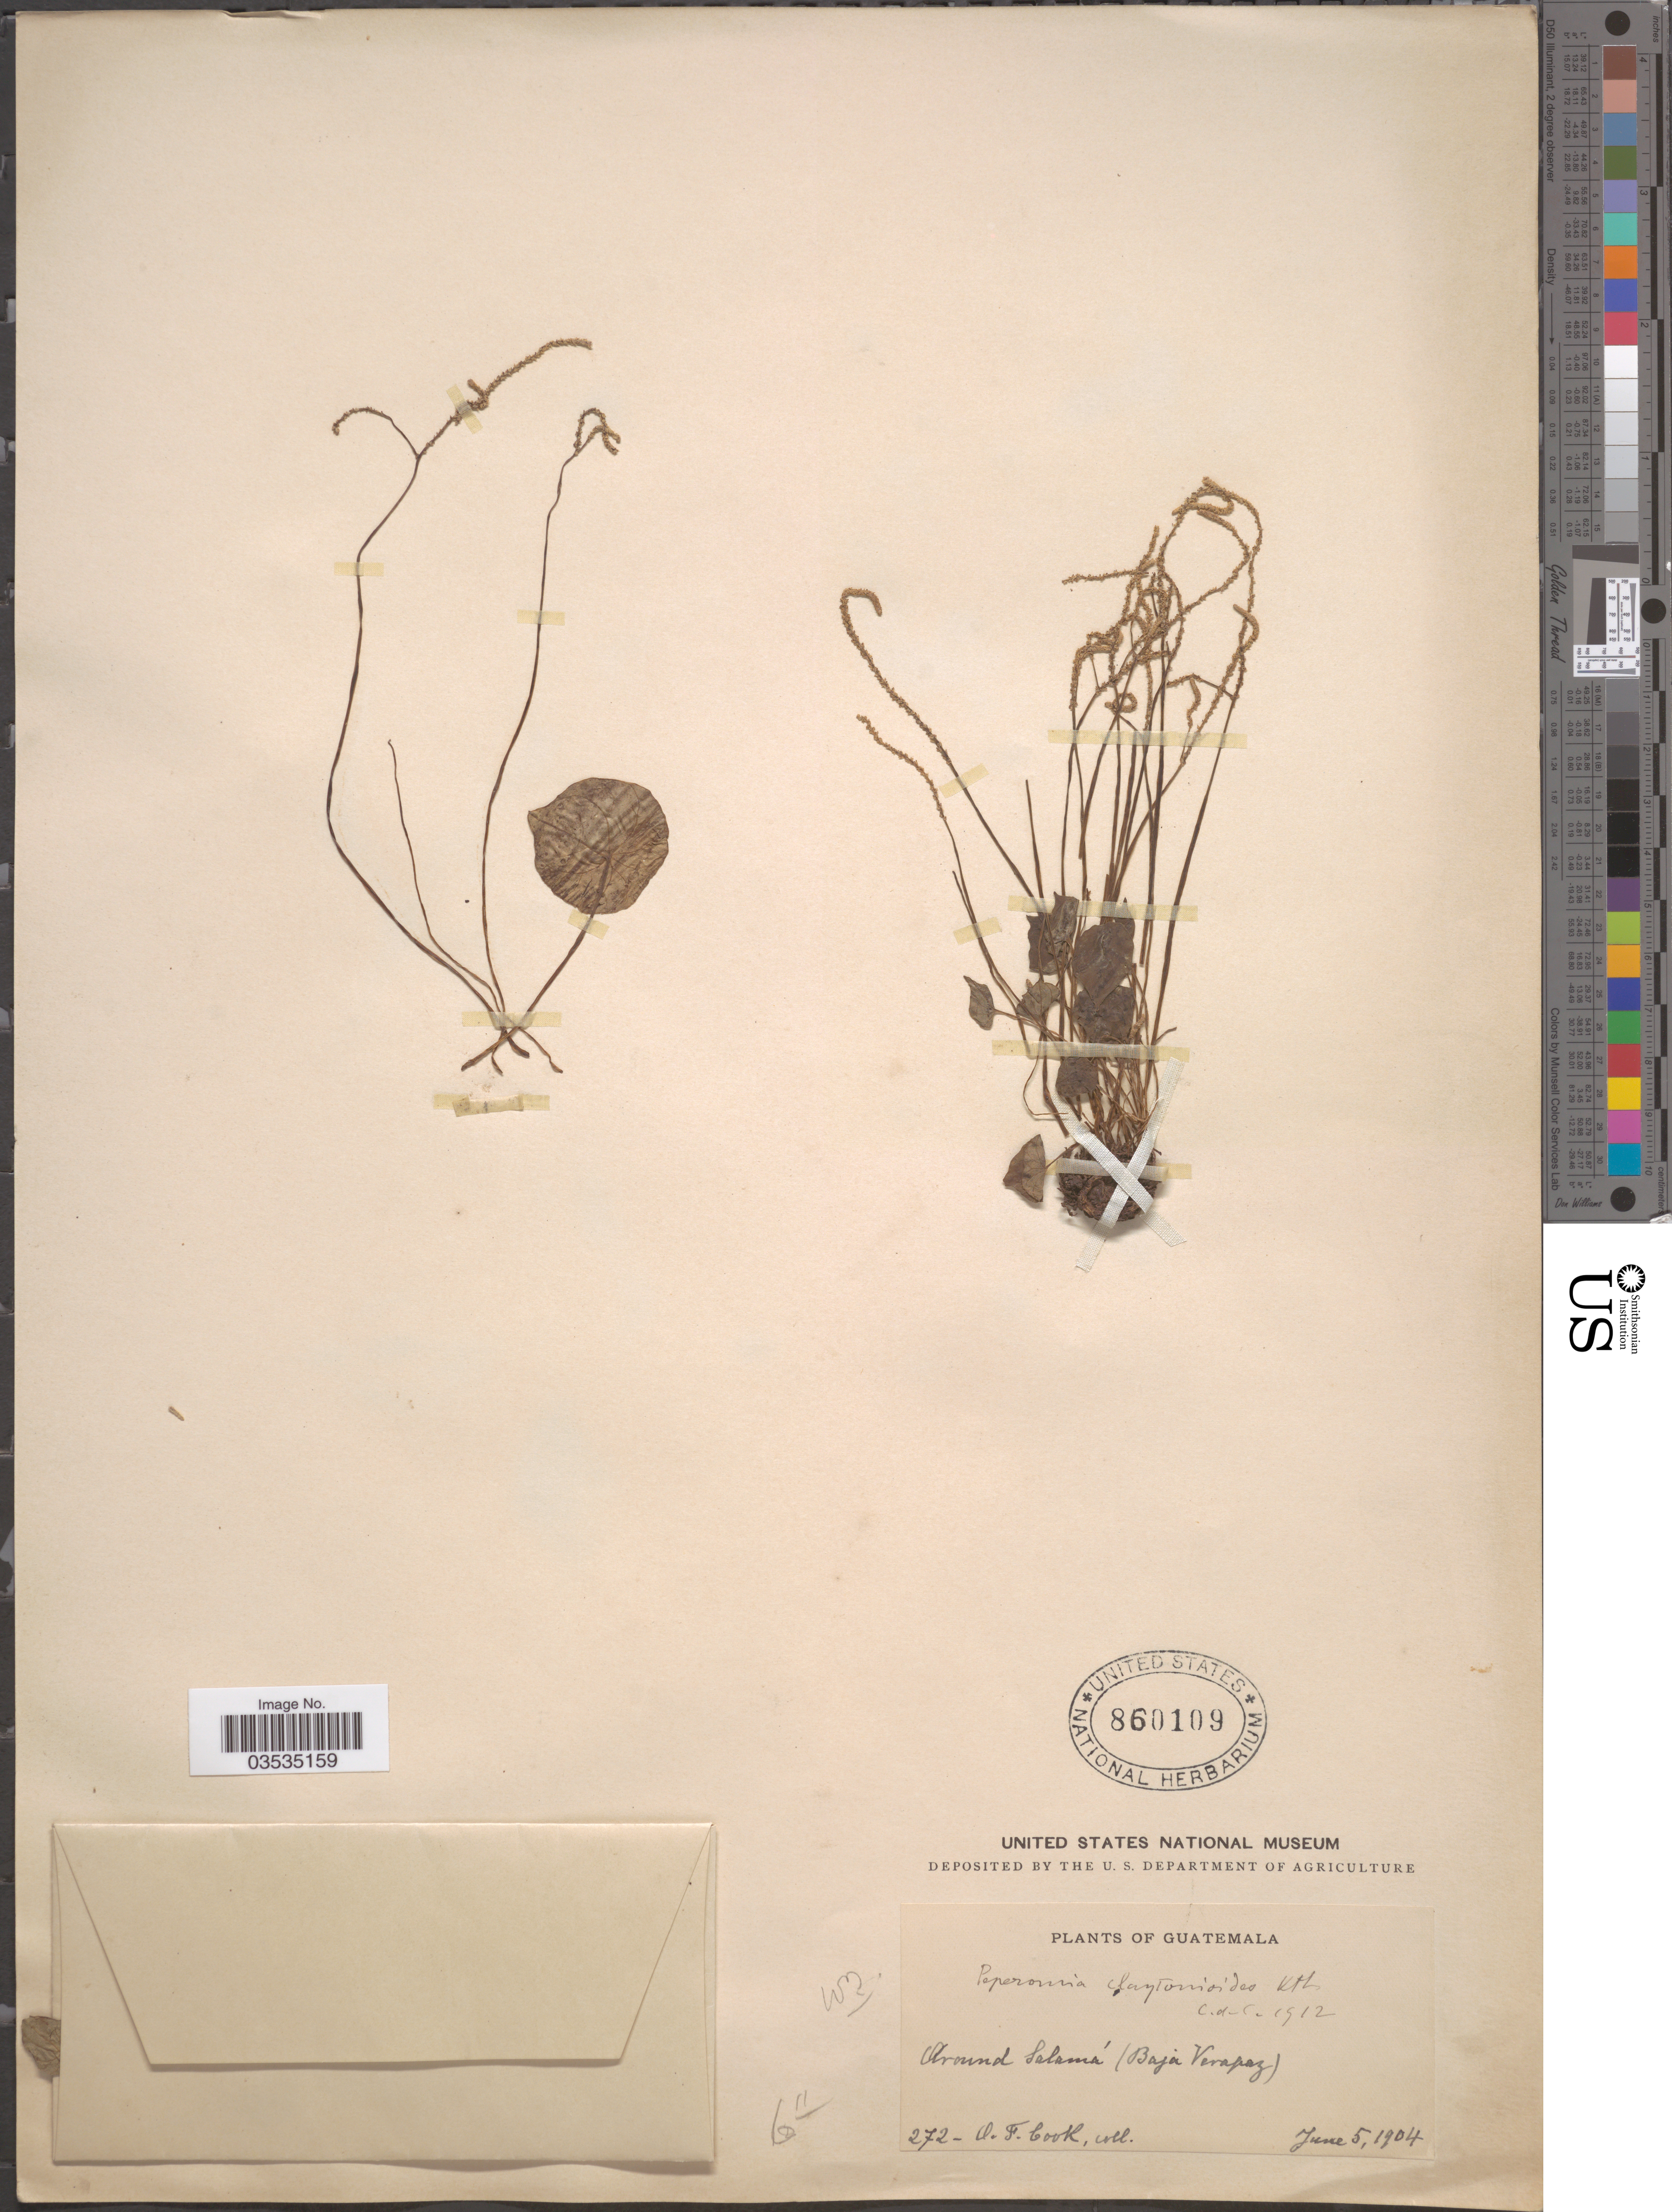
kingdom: Plantae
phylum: Tracheophyta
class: Magnoliopsida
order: Piperales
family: Piperaceae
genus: Peperomia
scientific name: Peperomia claytonioides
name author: Kunth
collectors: O. F. Cook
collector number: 272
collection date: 1904-06-05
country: Guatemala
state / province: Baja Verapaz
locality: Around Salamá (Baja Verapaz).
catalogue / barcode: US 860109